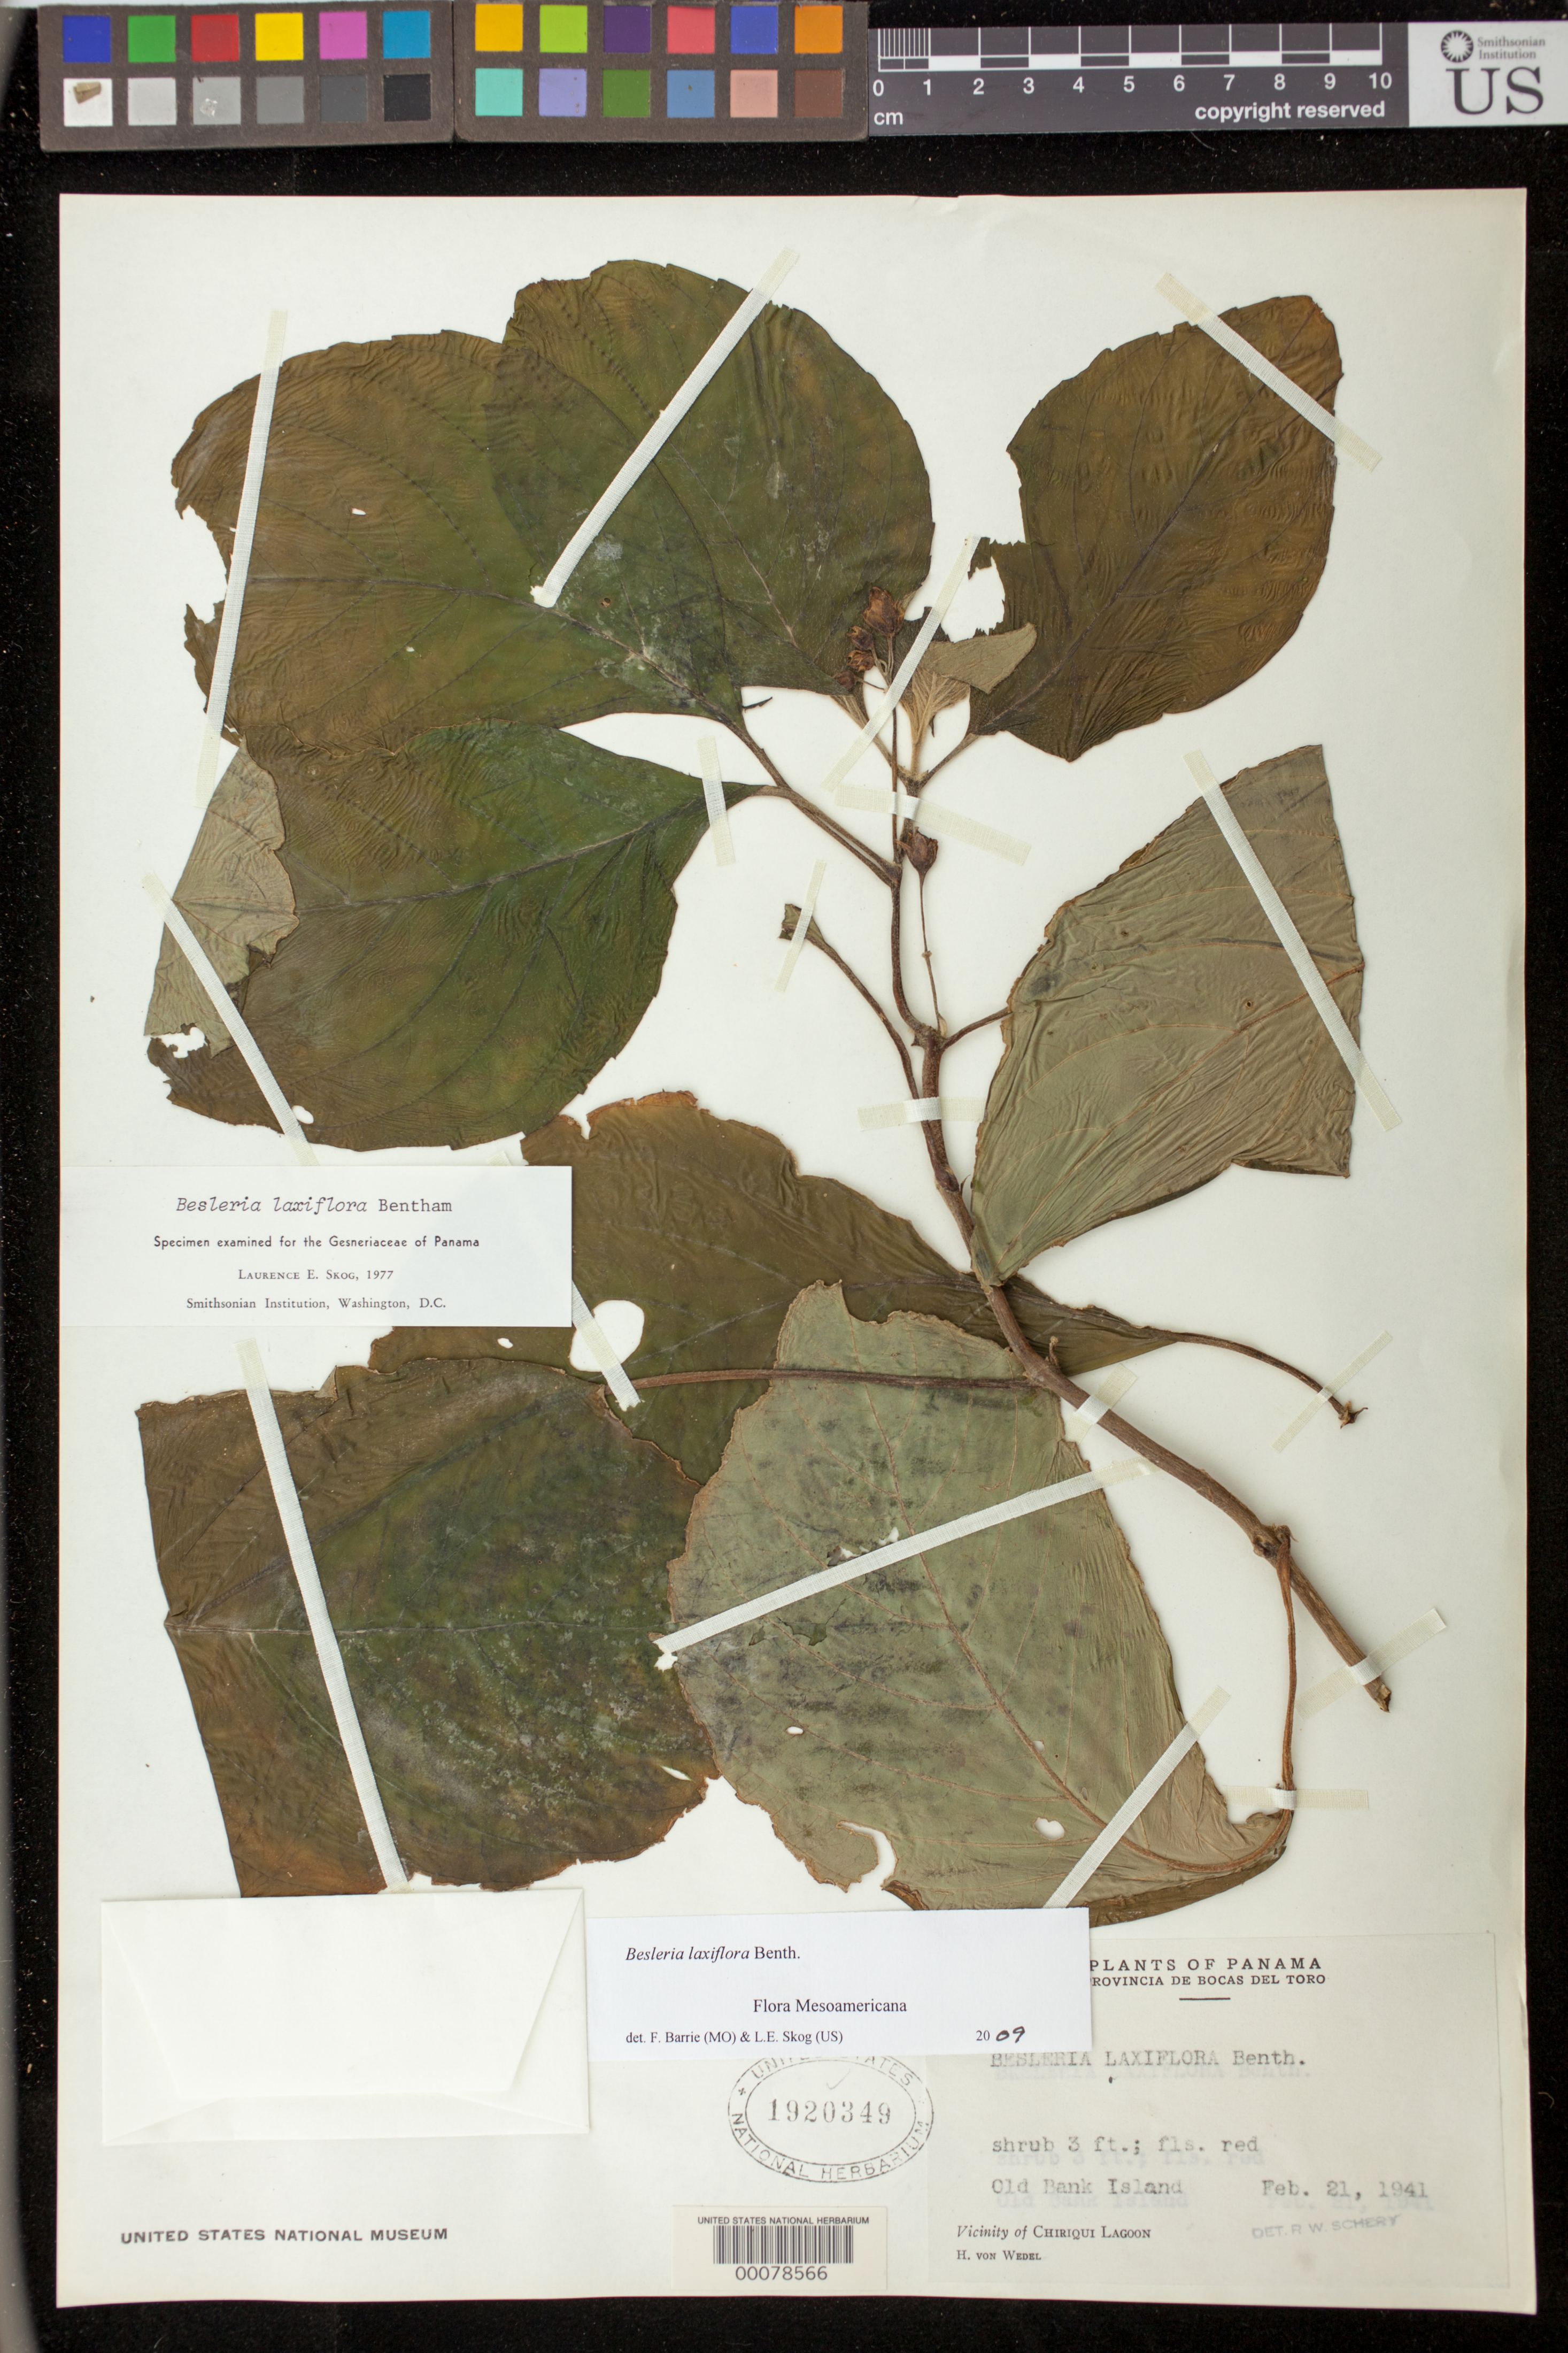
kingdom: Plantae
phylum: Tracheophyta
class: Magnoliopsida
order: Lamiales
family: Gesneriaceae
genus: Besleria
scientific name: Besleria laxiflora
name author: Benth.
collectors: H. von Wedel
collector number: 2138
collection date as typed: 21 Feb 1941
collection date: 1941-02-21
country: Panama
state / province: Bocas del Toro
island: Old Bank Island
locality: Vicinity of Chiriqui Lagoon, Old Bank Island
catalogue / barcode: US 1920349